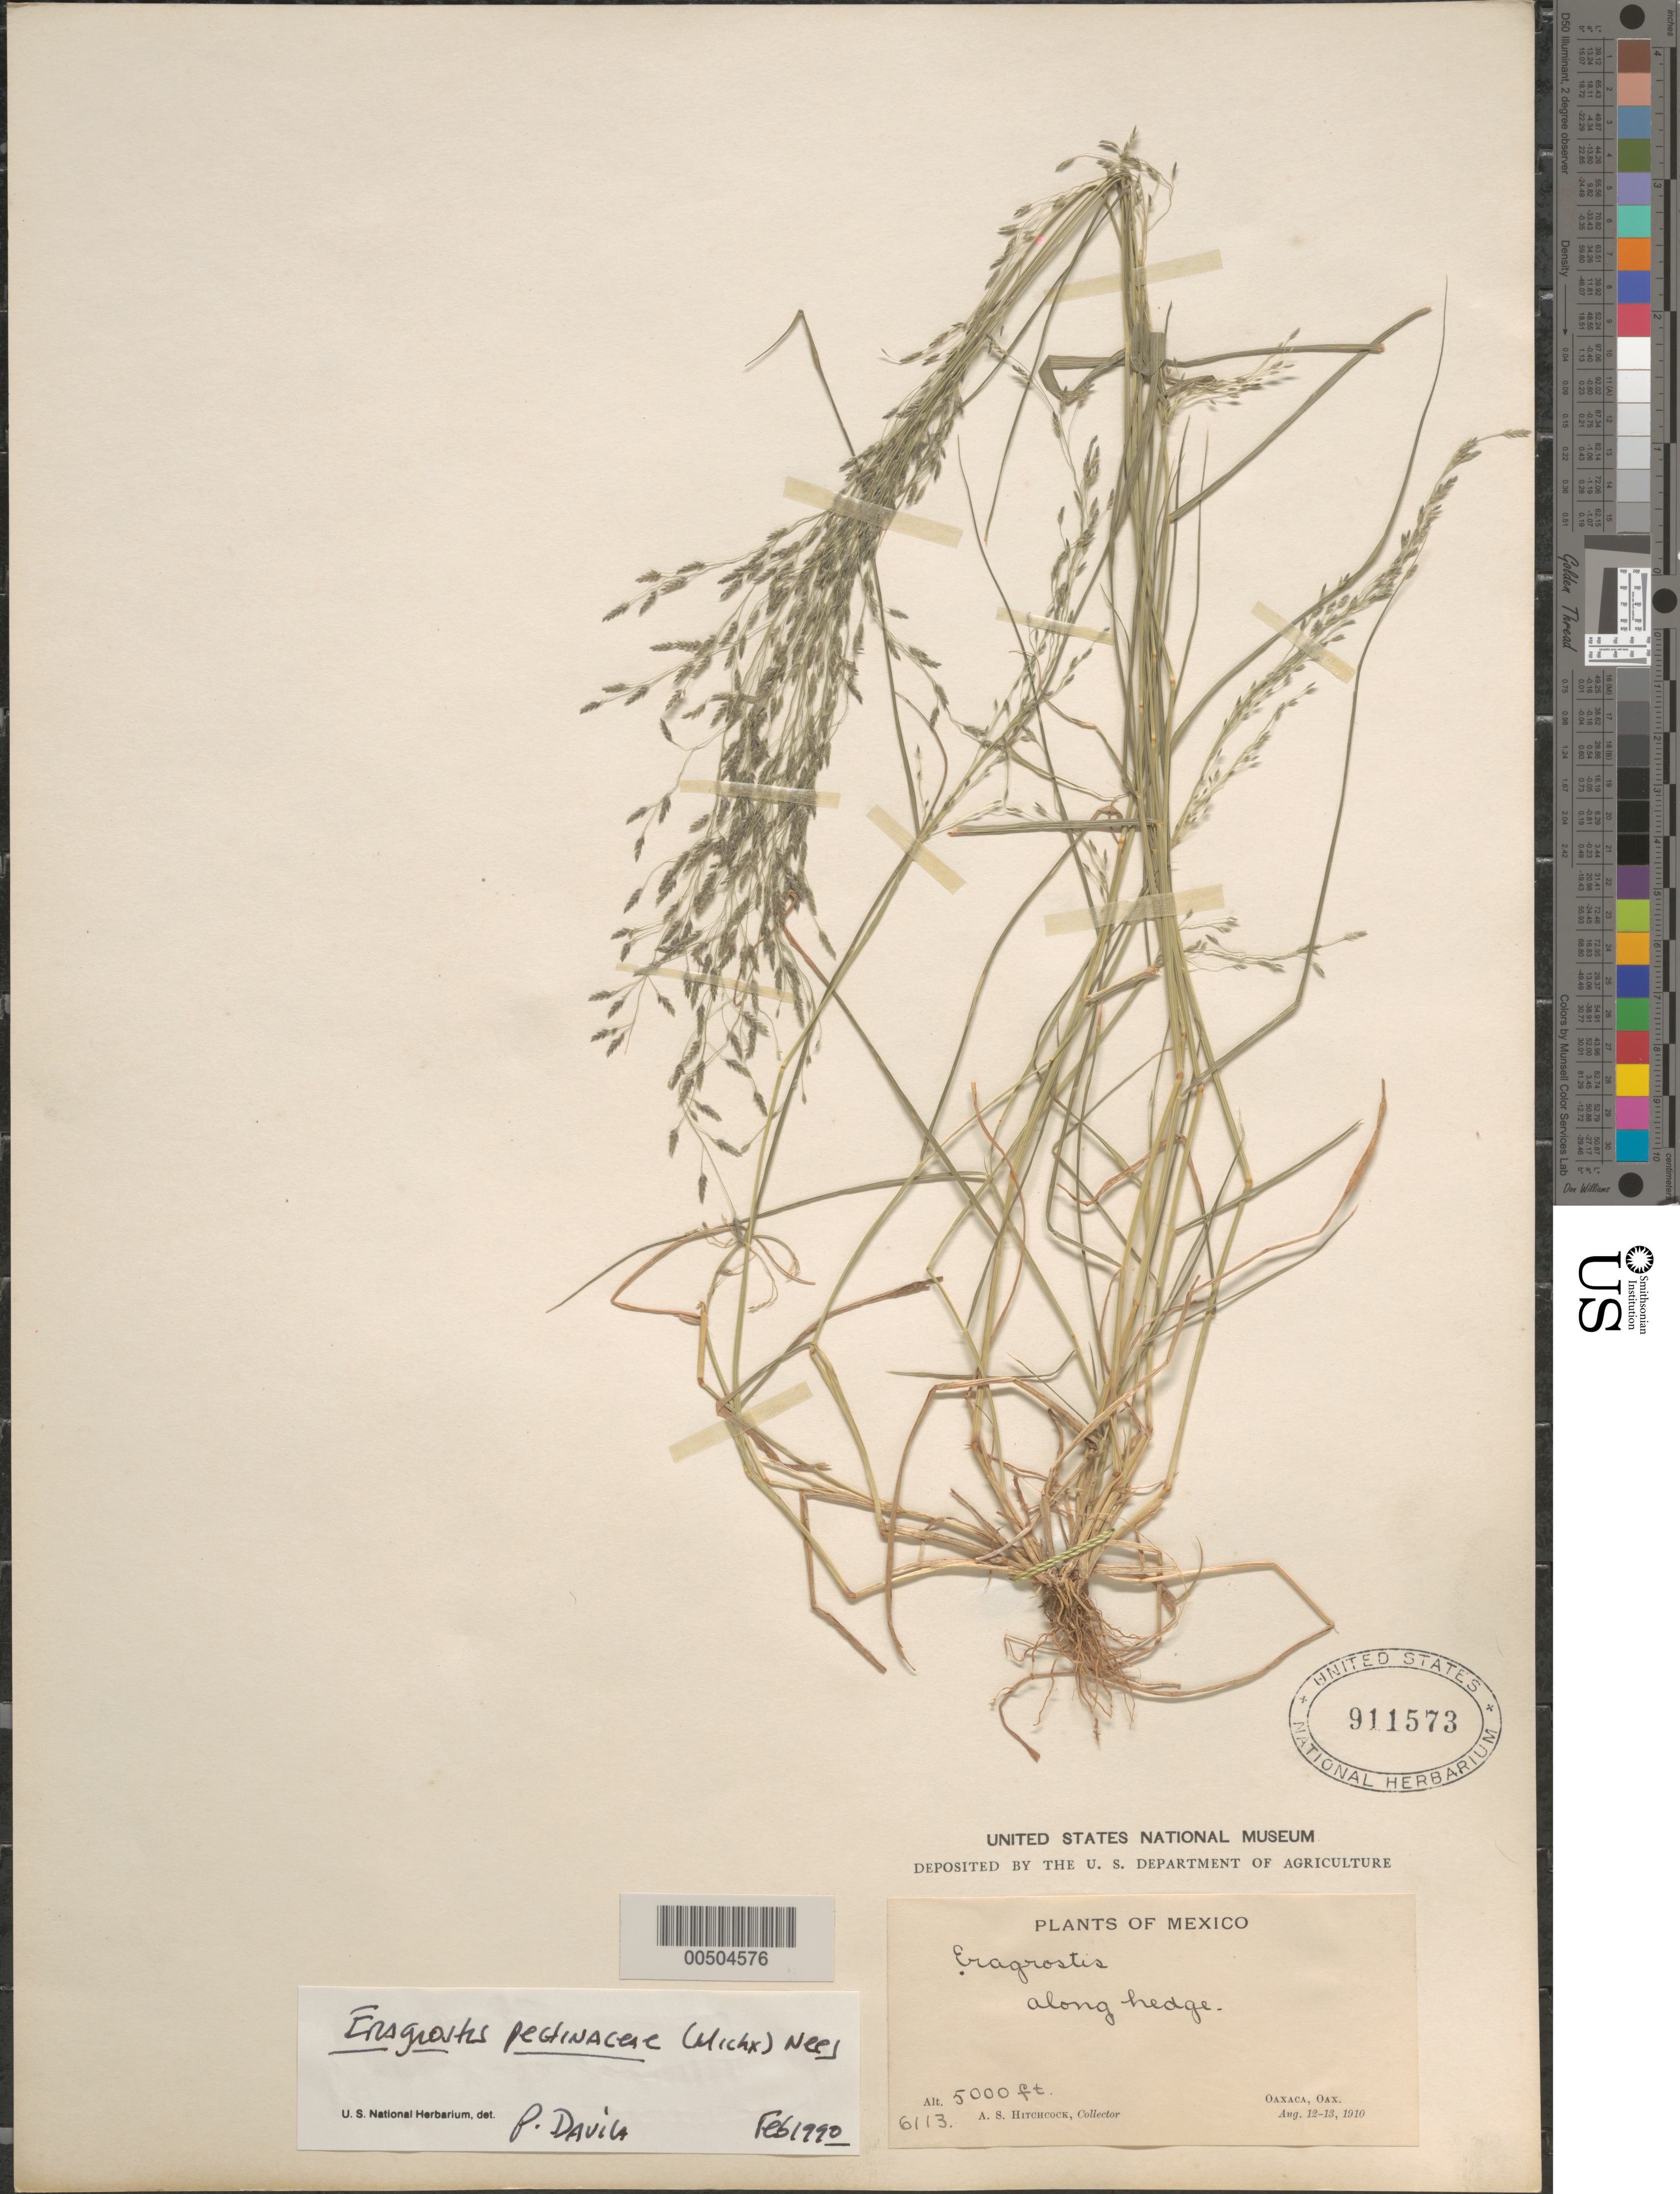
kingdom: Plantae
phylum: Tracheophyta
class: Liliopsida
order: Poales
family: Poaceae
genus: Eragrostis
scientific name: Eragrostis pectinacea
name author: (Michx.) Nees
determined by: Dávila, P. D.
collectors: A. S. Hitchcock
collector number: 6113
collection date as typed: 12 Aug 1910 to 13 Aug 1910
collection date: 1910-08-12/1910-08-13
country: Mexico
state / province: Oaxaca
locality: Oaxaca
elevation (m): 1524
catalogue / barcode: US 911573